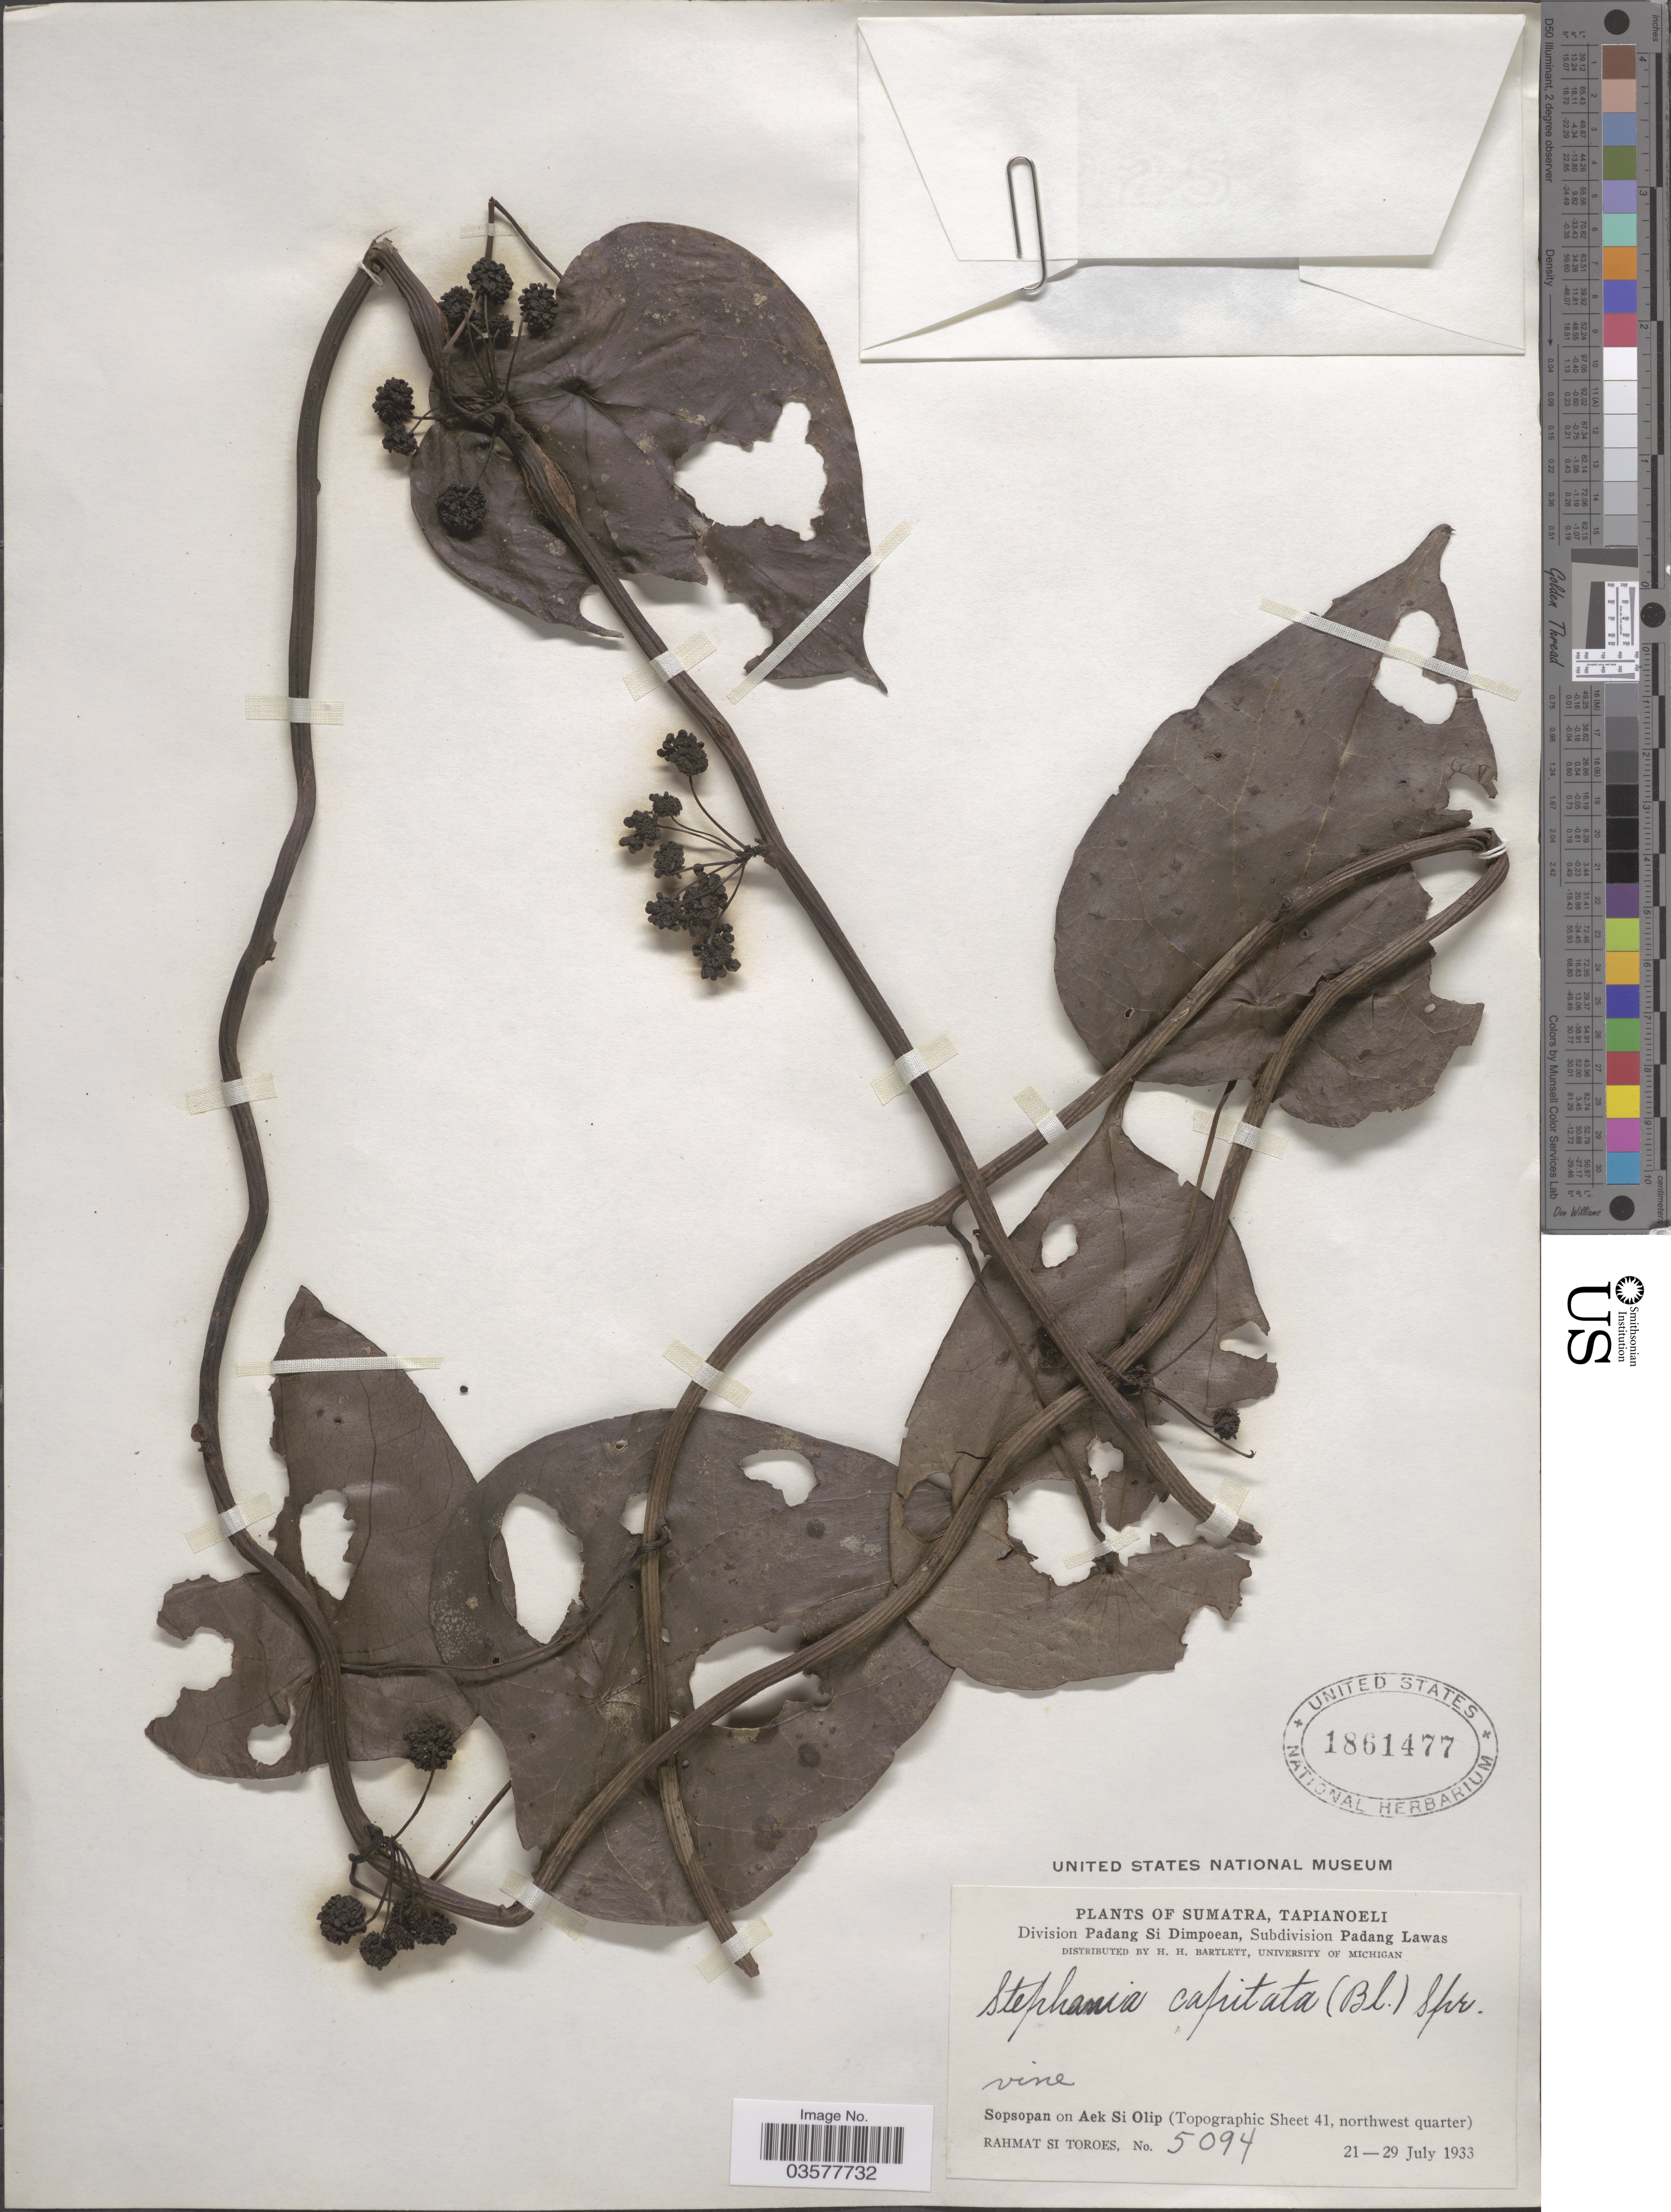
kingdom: Plantae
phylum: Tracheophyta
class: Magnoliopsida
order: Ranunculales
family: Menispermaceae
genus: Stephania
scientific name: Stephania capitata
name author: Spreng.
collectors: Rahmat Si Boeea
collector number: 5094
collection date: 1933-07-21/1933-07-29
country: Indonesia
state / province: Sumatra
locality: Tapianoeli. Division Padang Si Dimpoean, Subdivision Padang Lawas. Sopsopan on Aek Si Olip (Topographic Sheet 41, northwest quarter).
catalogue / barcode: US 1861477